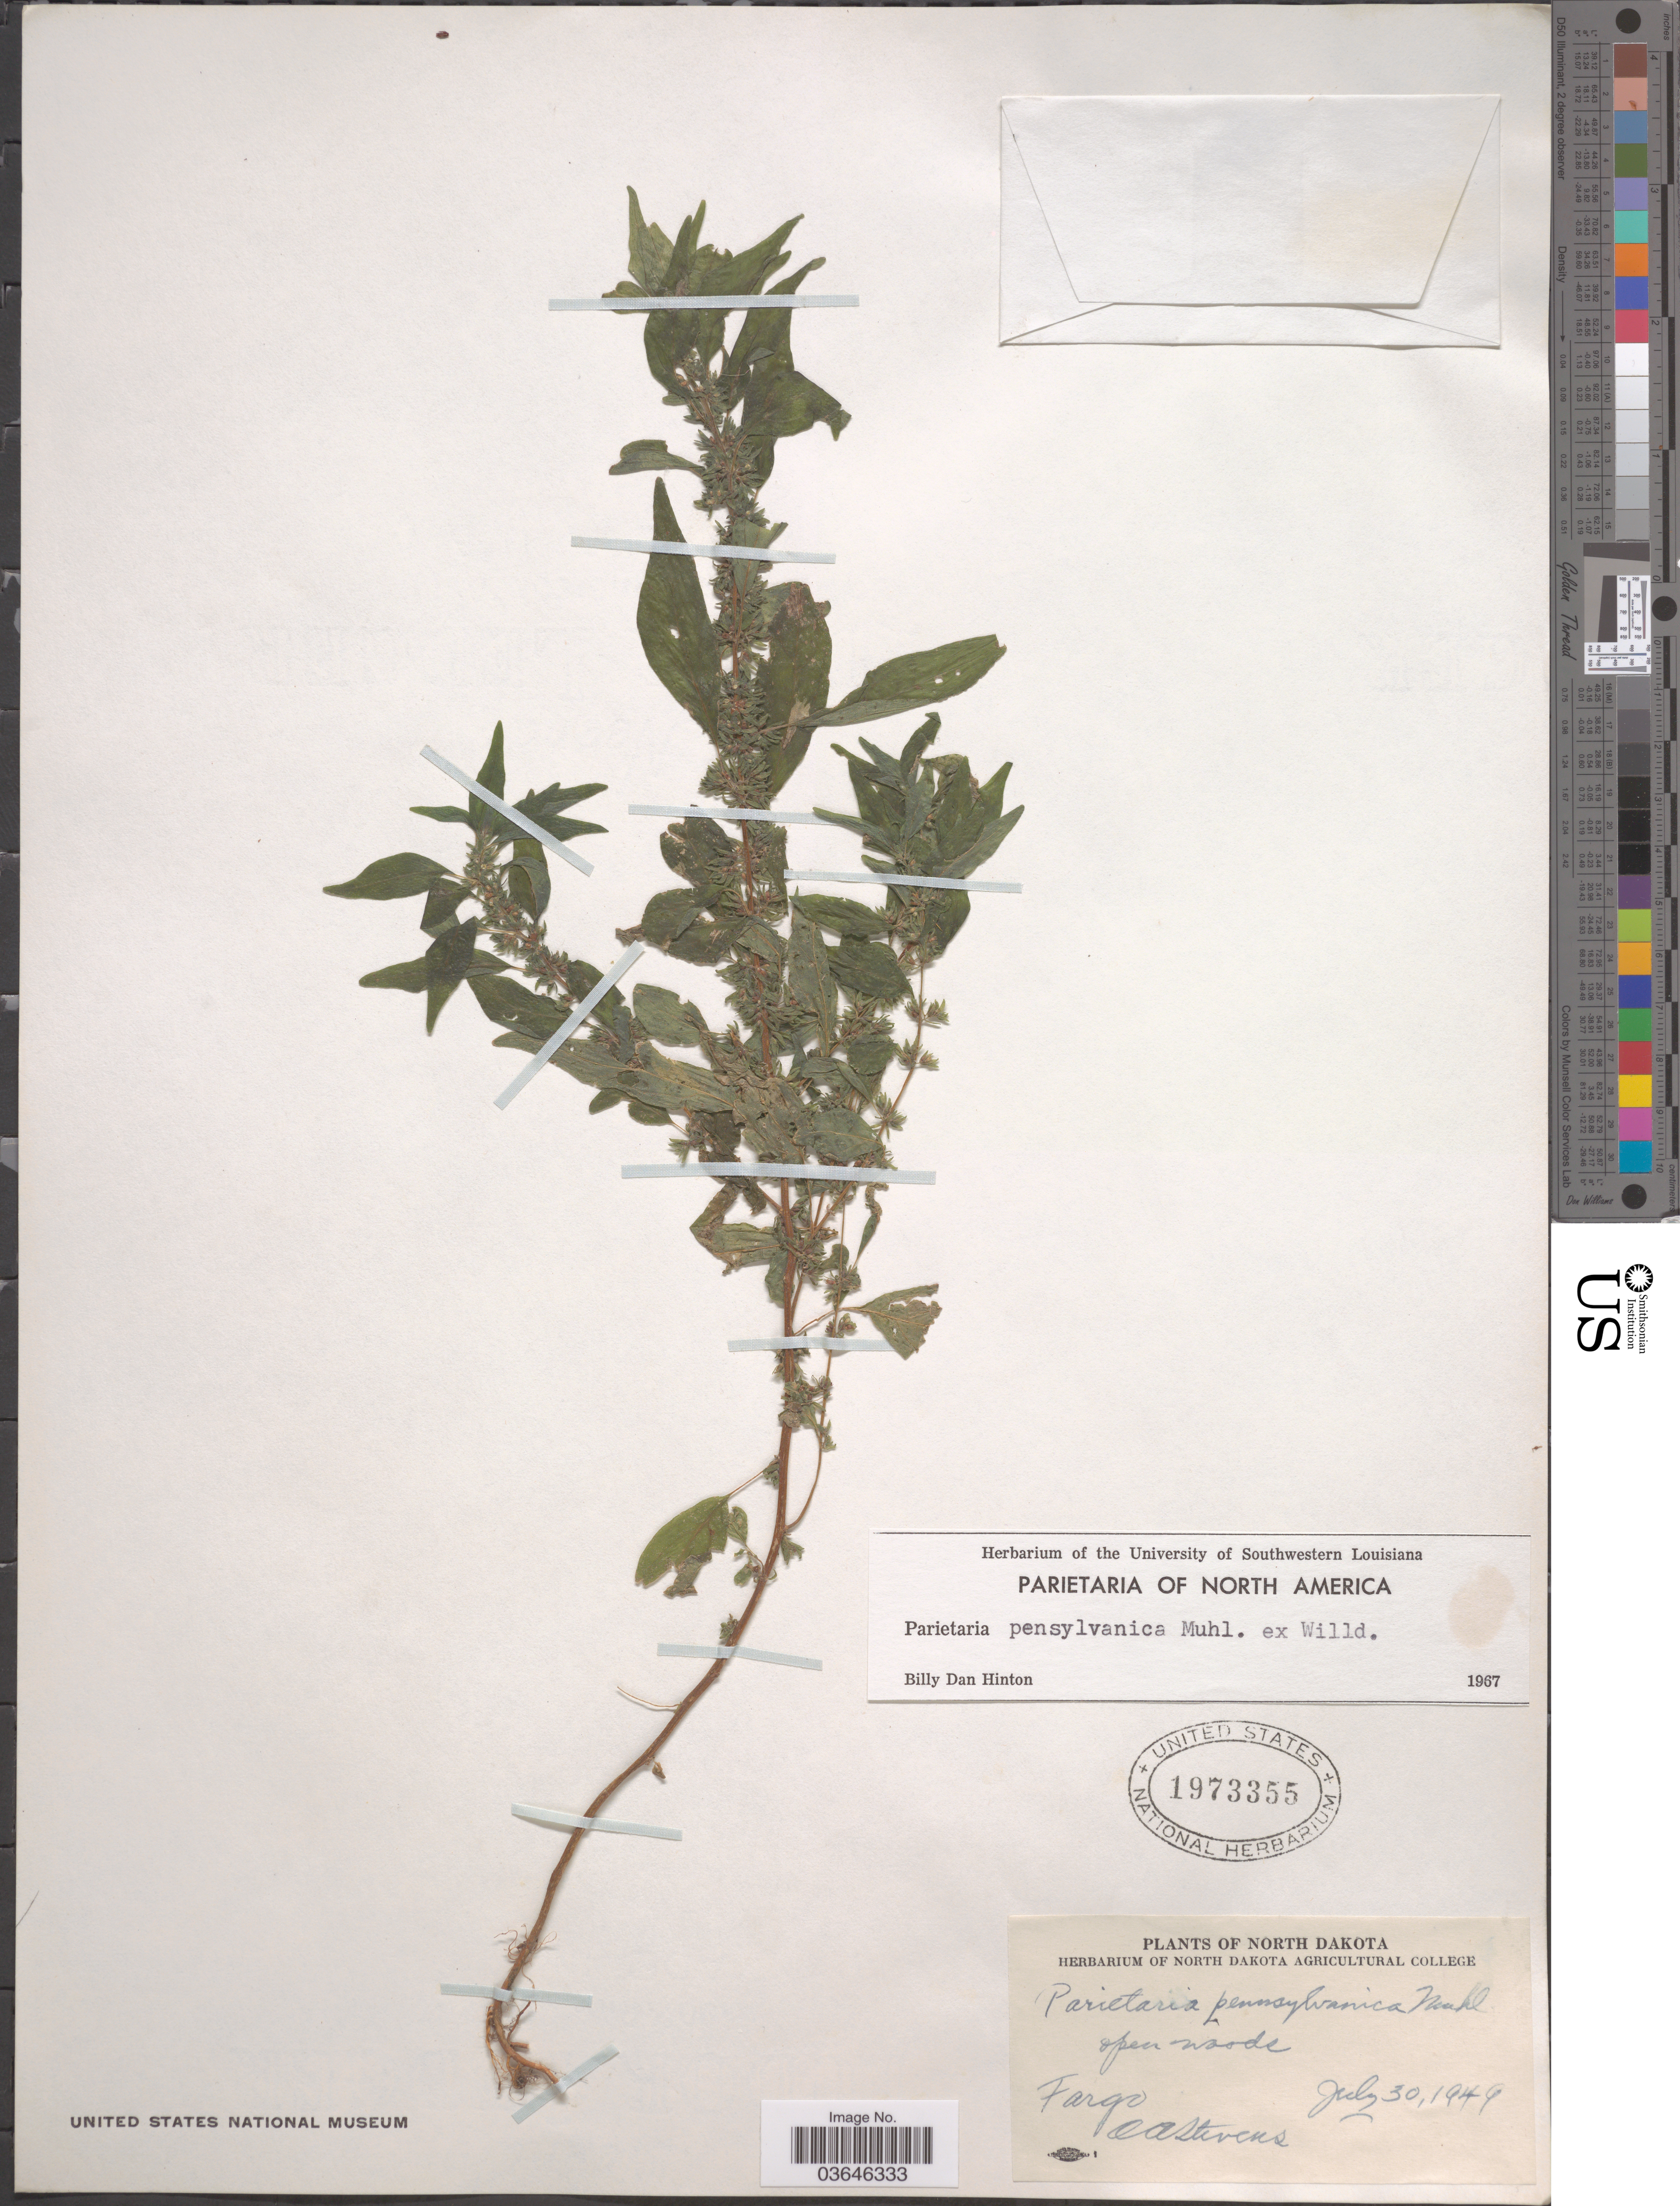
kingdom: Plantae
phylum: Tracheophyta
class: Magnoliopsida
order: Rosales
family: Urticaceae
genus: Parietaria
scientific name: Parietaria pensylvanica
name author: Muhl. ex Willd.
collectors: C. Stevens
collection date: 1949-07-30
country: United States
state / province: North Dakota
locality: Fargo.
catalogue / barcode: US 1973355